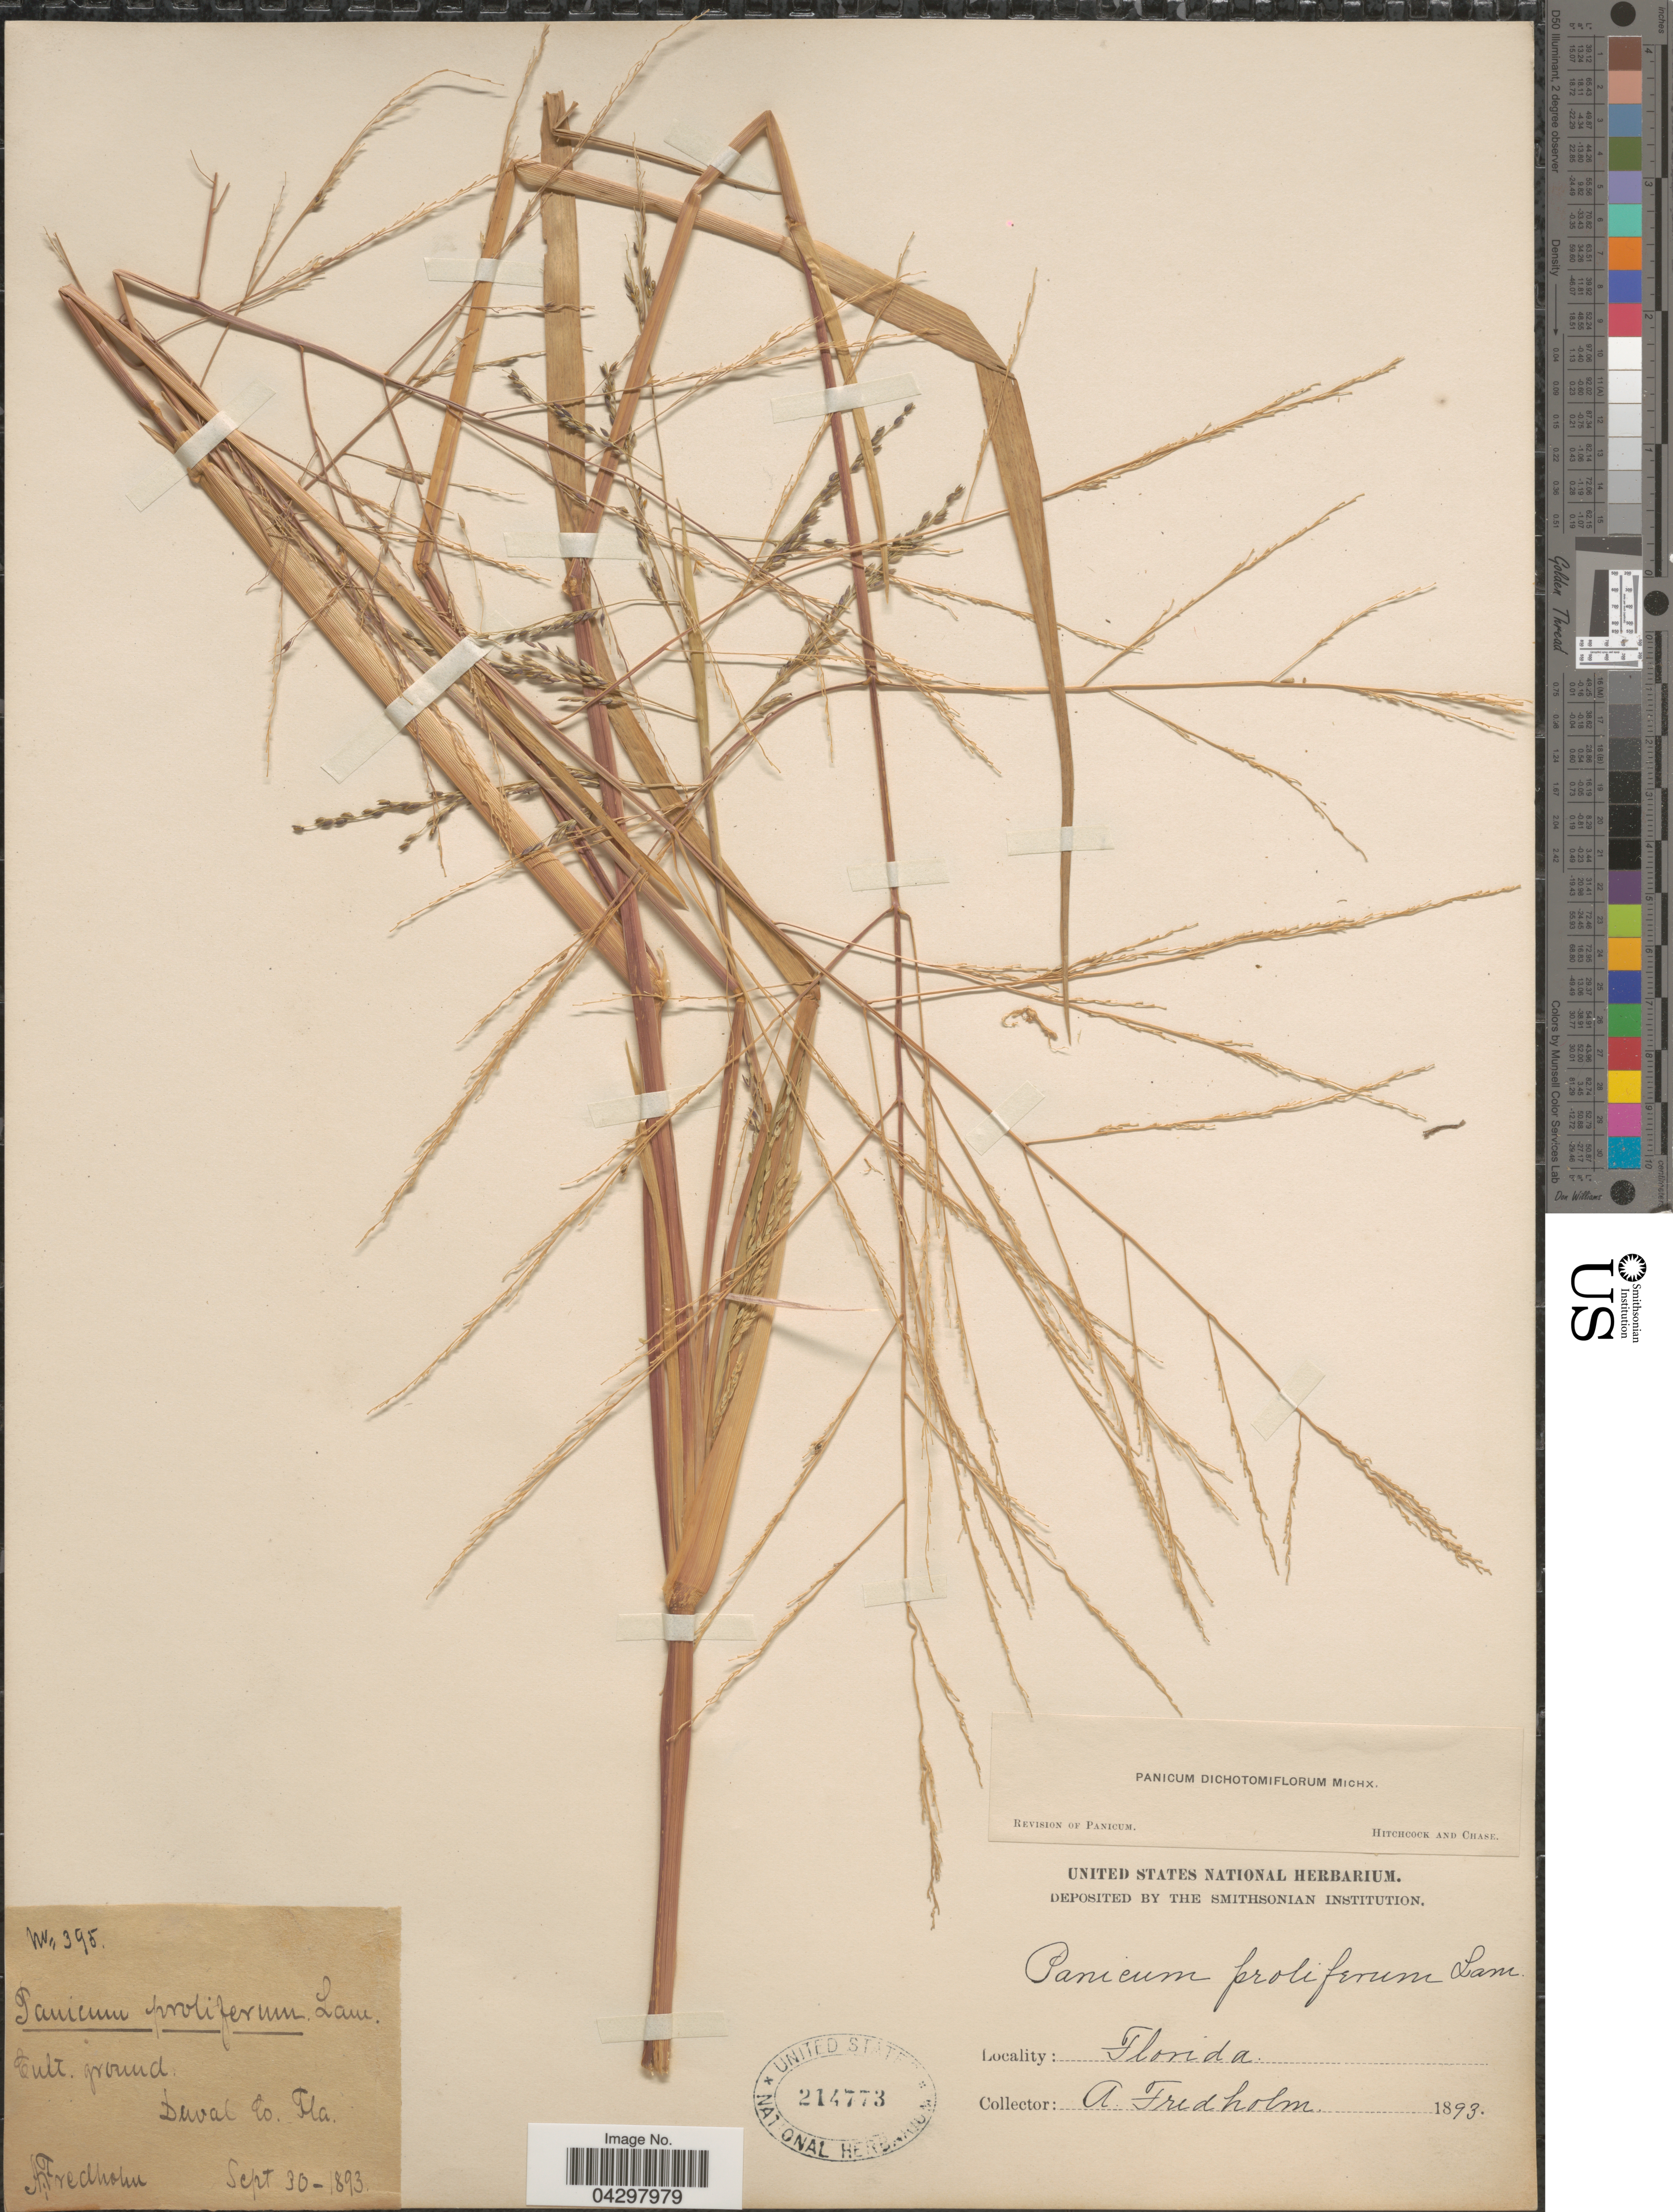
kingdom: Plantae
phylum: Tracheophyta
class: Liliopsida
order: Poales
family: Poaceae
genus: Panicum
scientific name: Panicum dichotomiflorum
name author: Michx.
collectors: A. Fredholm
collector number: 395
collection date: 1893-09-30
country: United States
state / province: Florida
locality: Cult. ground. Duval Co.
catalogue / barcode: US 214773